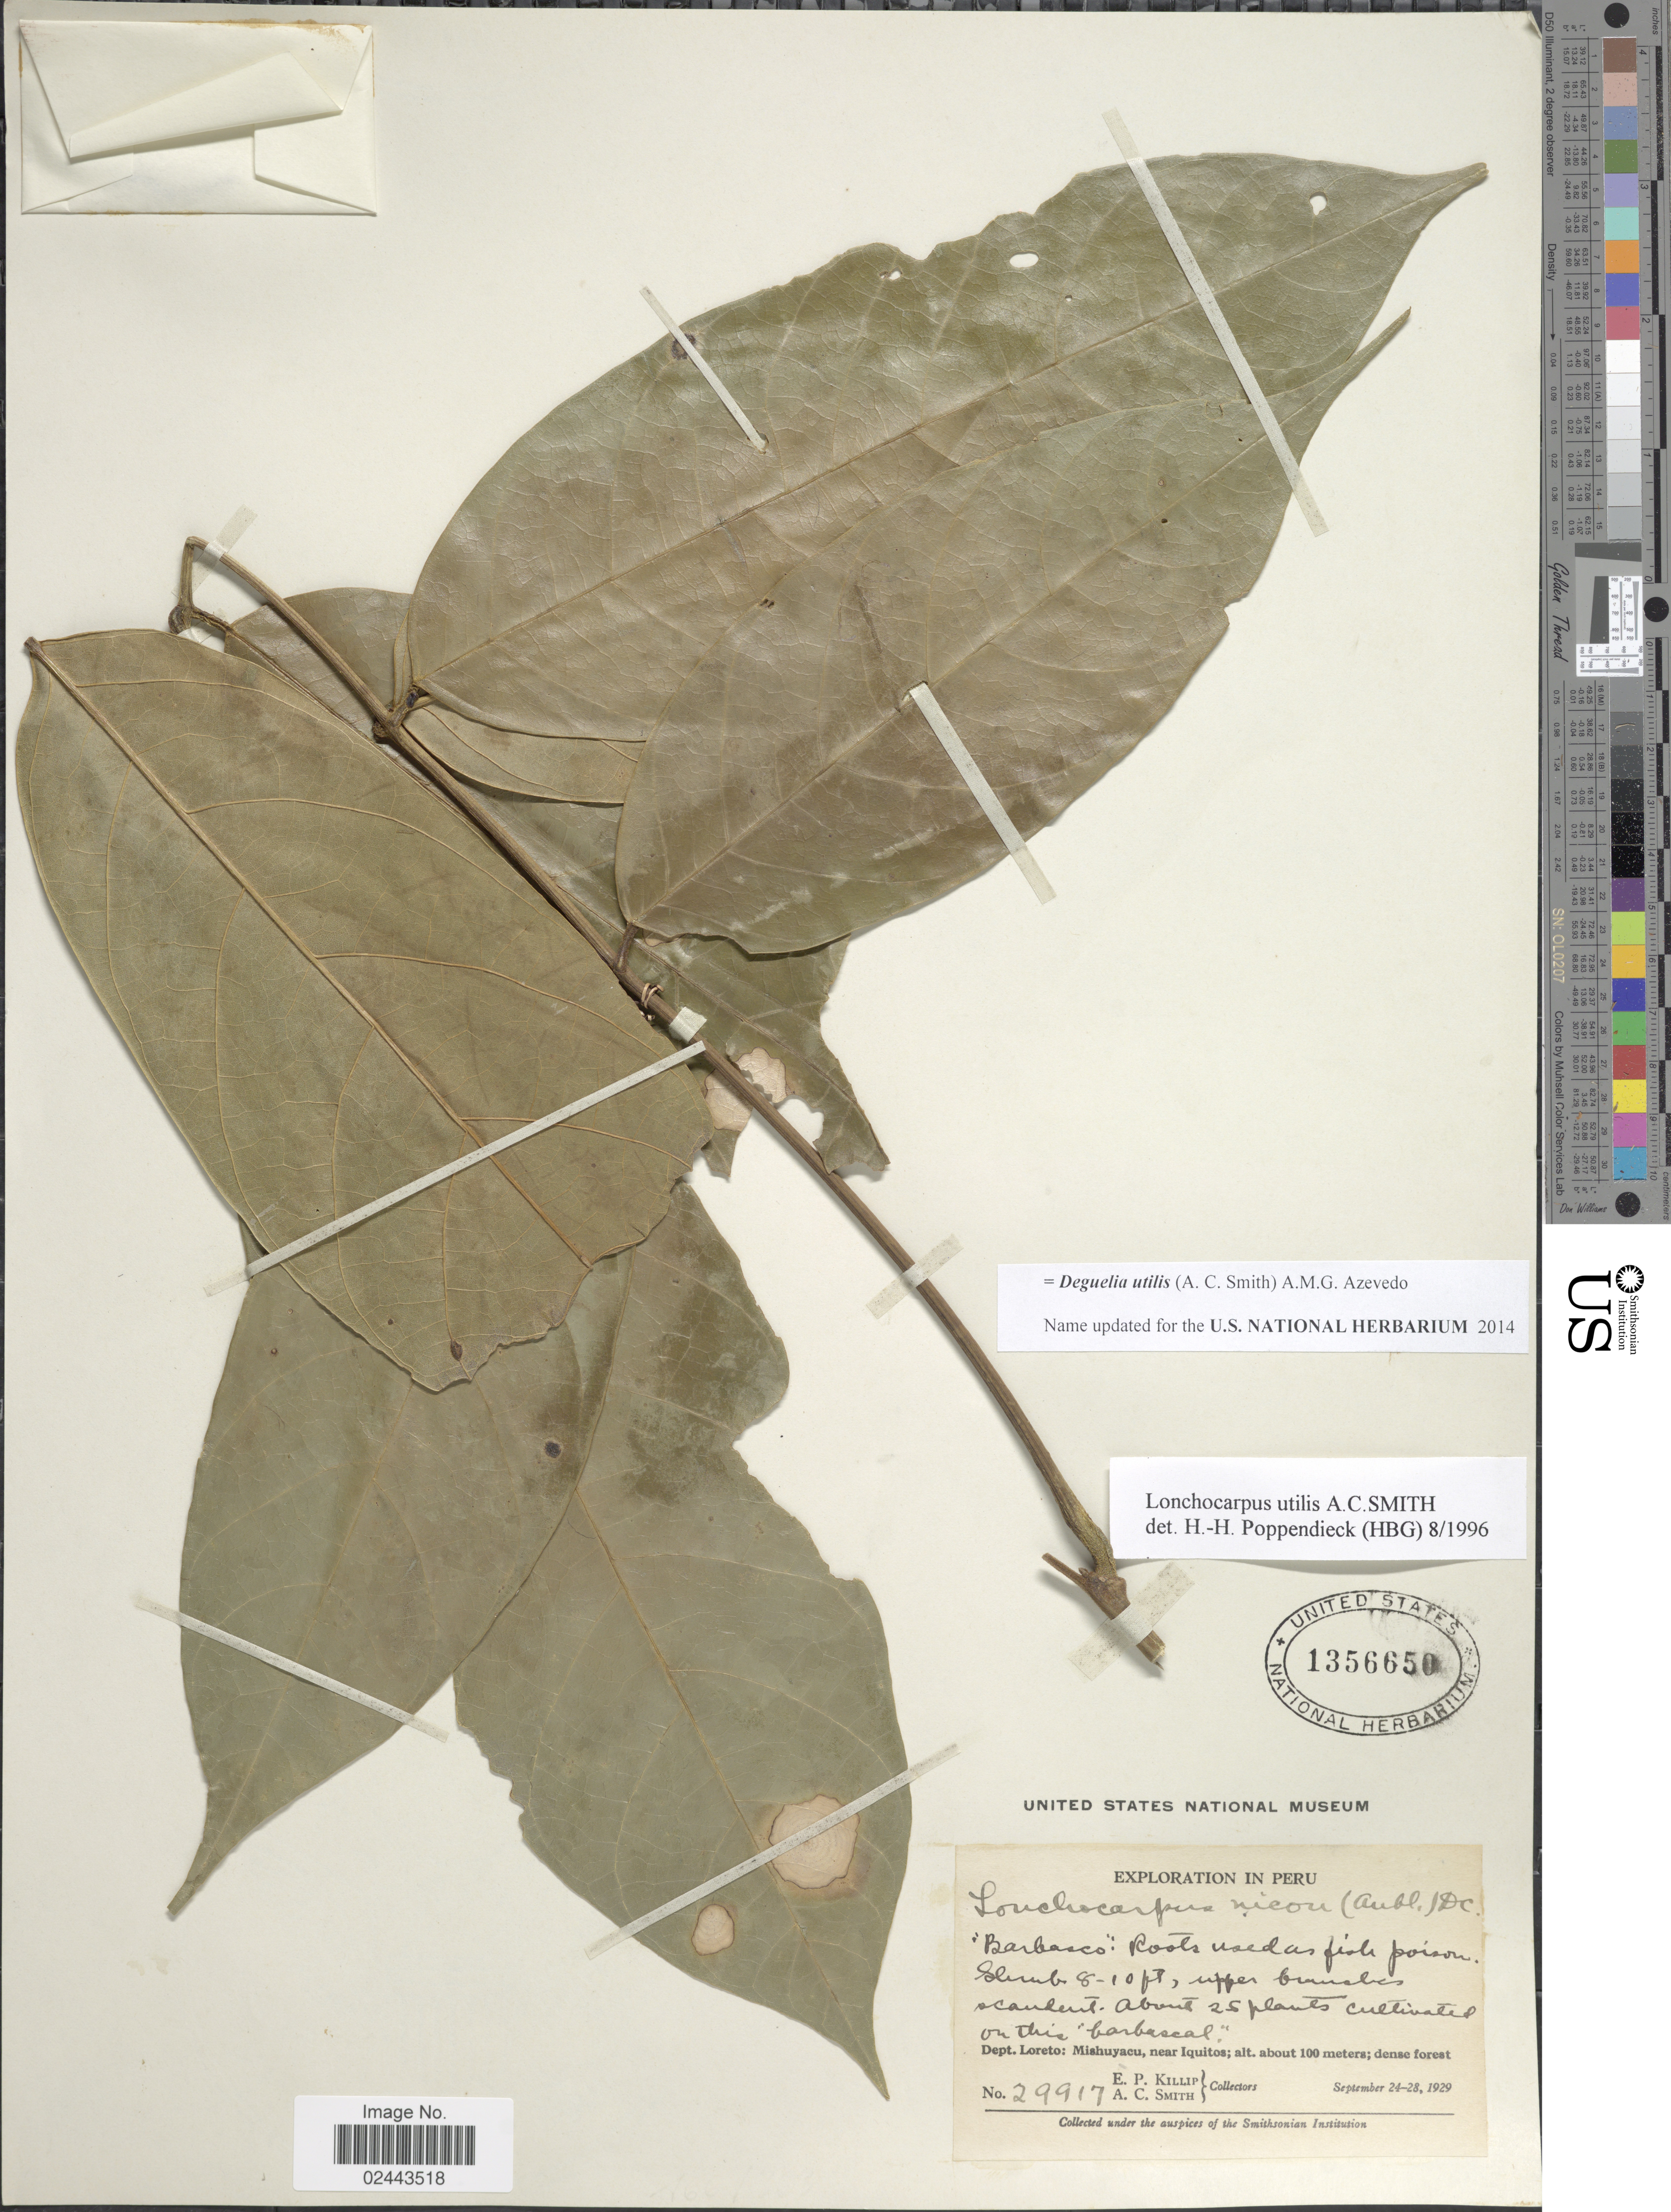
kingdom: Plantae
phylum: Tracheophyta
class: Magnoliopsida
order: Fabales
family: Fabaceae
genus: Deguelia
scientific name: Deguelia utilis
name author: (A.C. Sm.) A.M.G. Azevedo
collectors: E. P. Killip & A. C. Smith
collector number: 29917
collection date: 1929-08-24/1929-09-28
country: Peru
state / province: Loreto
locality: On this "barbascal", Mishuyacu, near Iquitos; dense forest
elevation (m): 100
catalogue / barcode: US 1356650